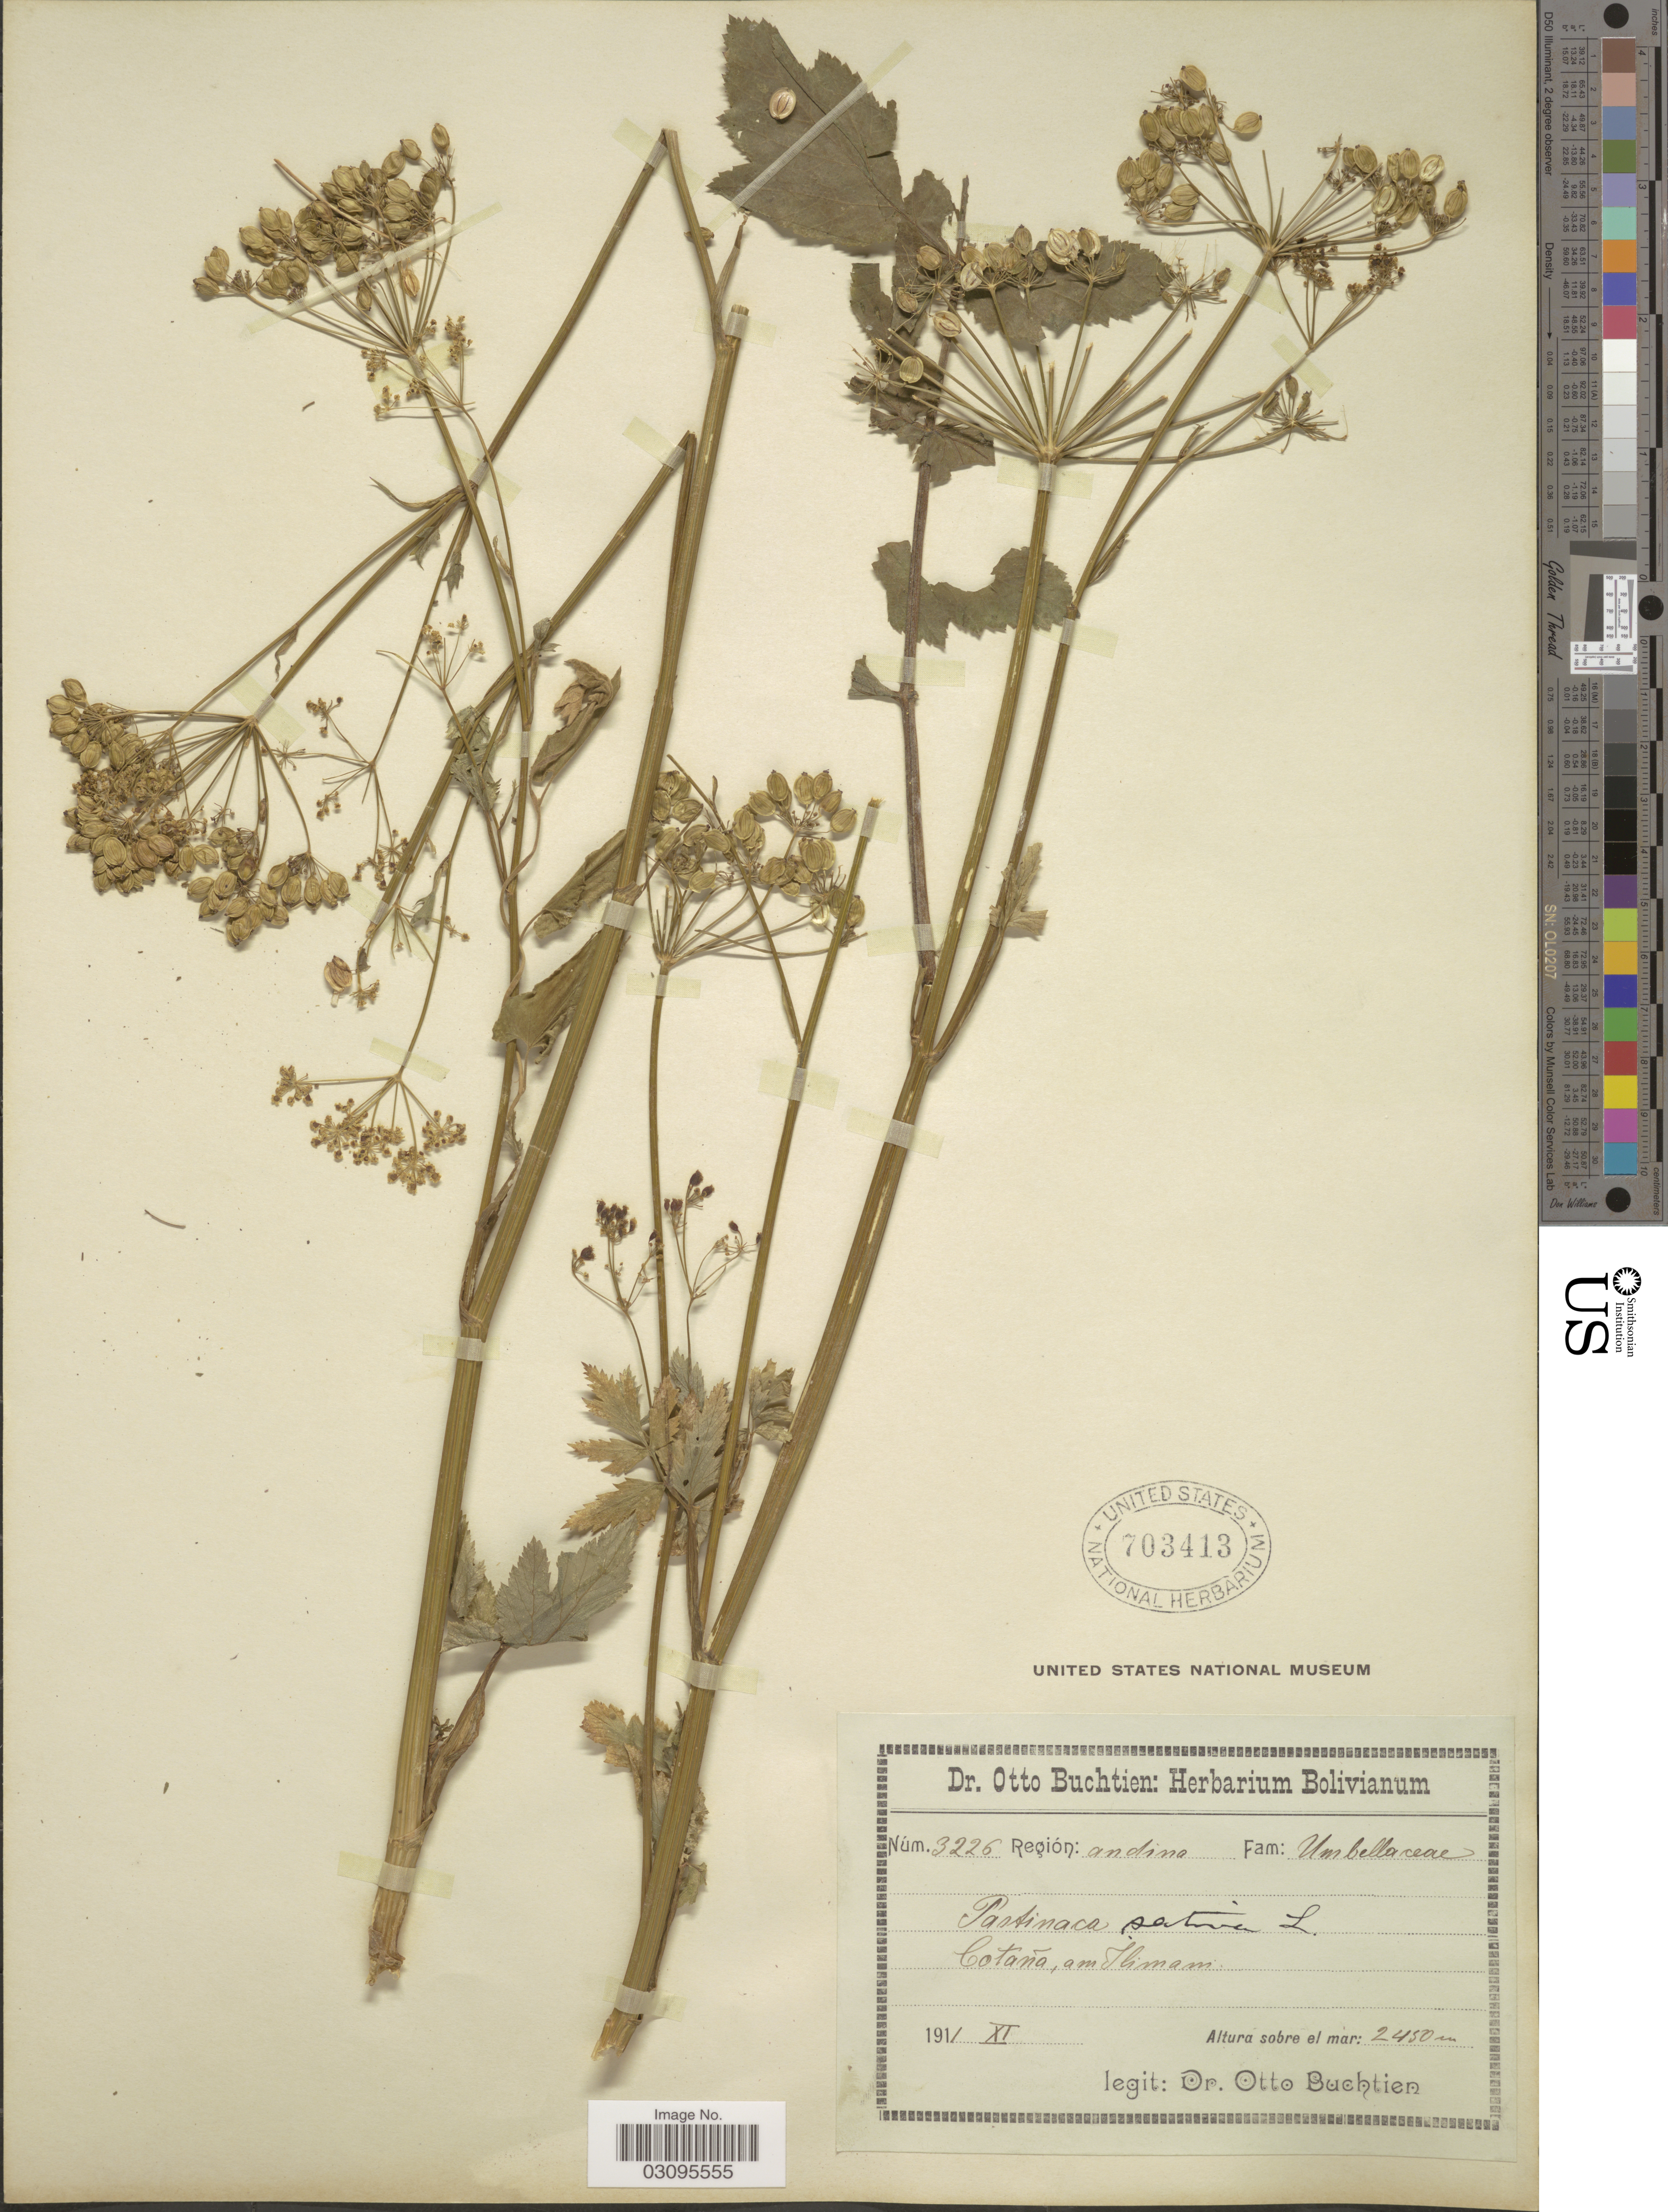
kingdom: Plantae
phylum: Tracheophyta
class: Magnoliopsida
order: Apiales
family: Apiaceae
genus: Pastinaca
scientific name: Pastinaca sativa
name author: L.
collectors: O. Buchtien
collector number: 3226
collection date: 1911-11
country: Bolivia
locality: Región: andina, Cotaña, am Ilimani.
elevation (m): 2450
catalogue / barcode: US 703413